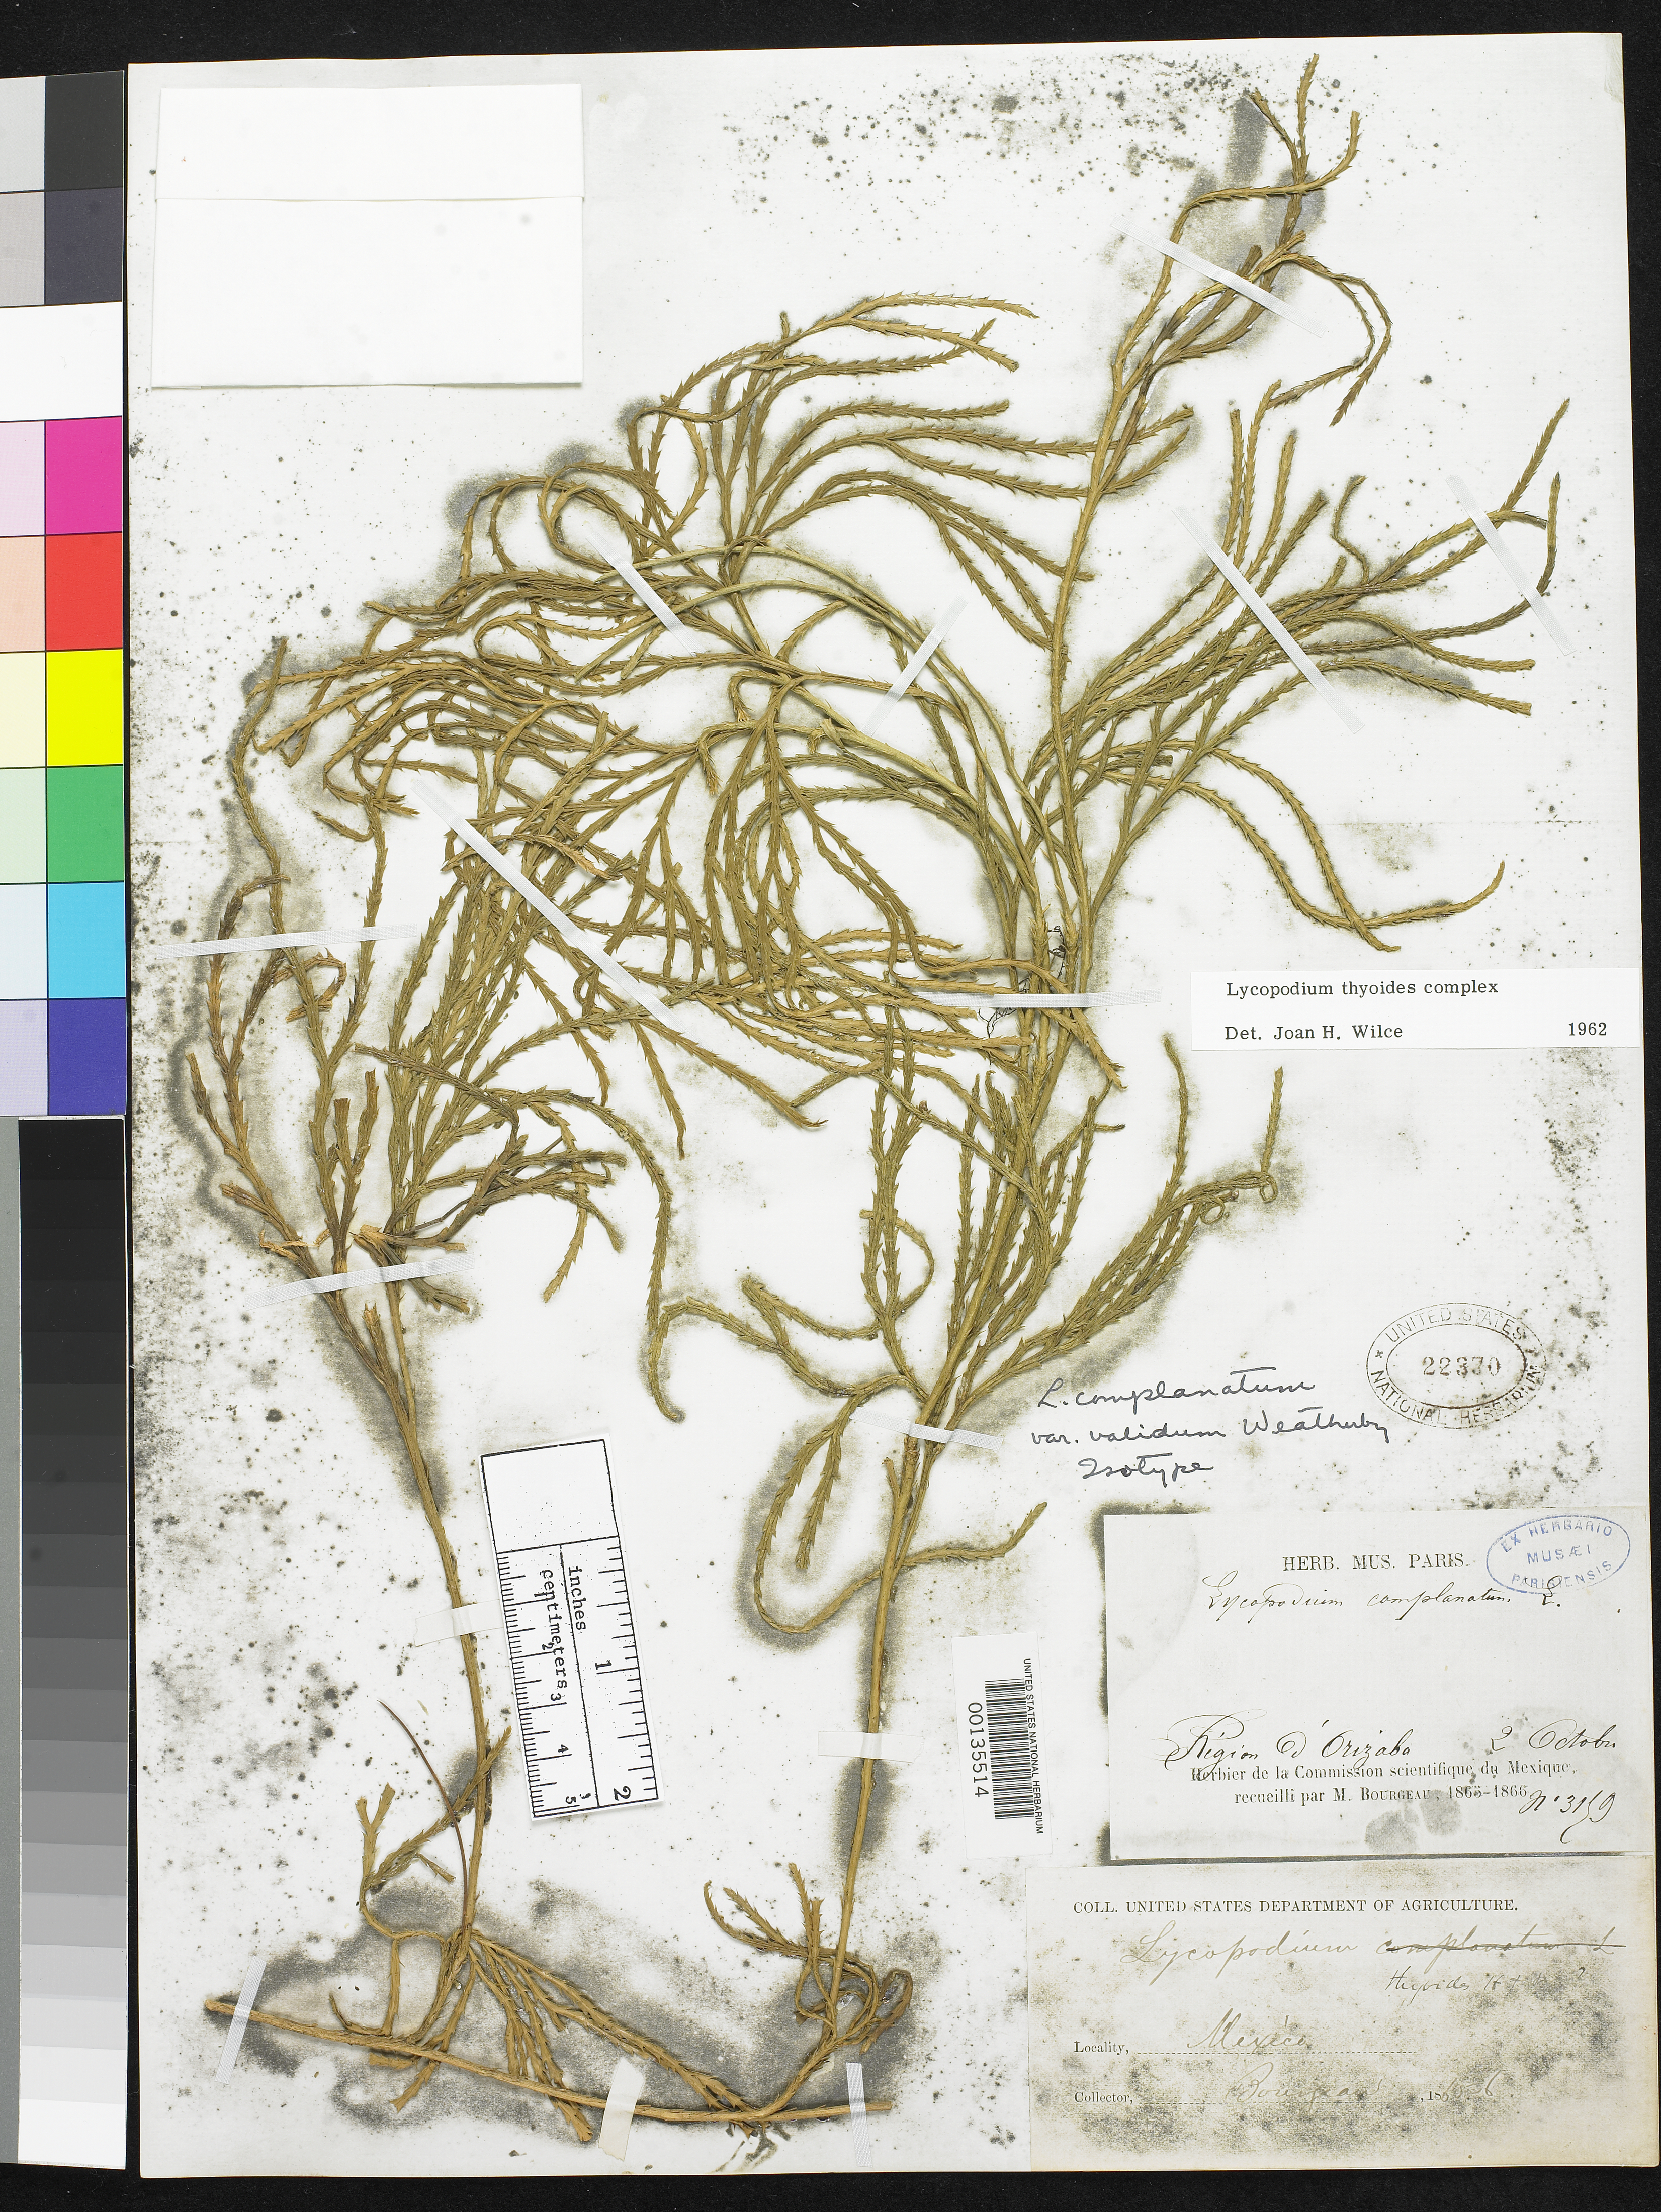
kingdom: Plantae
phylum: Tracheophyta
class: Lycopodiopsida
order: Lycopodiales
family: Lycopodiaceae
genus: Lycopodium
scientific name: Lycopodium complanatum var. validum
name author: Weath.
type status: Type Collection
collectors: E. Bourgeau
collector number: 3159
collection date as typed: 1865 to -- --- 1866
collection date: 1865/1866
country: Mexico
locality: E of Monserrat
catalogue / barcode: US 22370